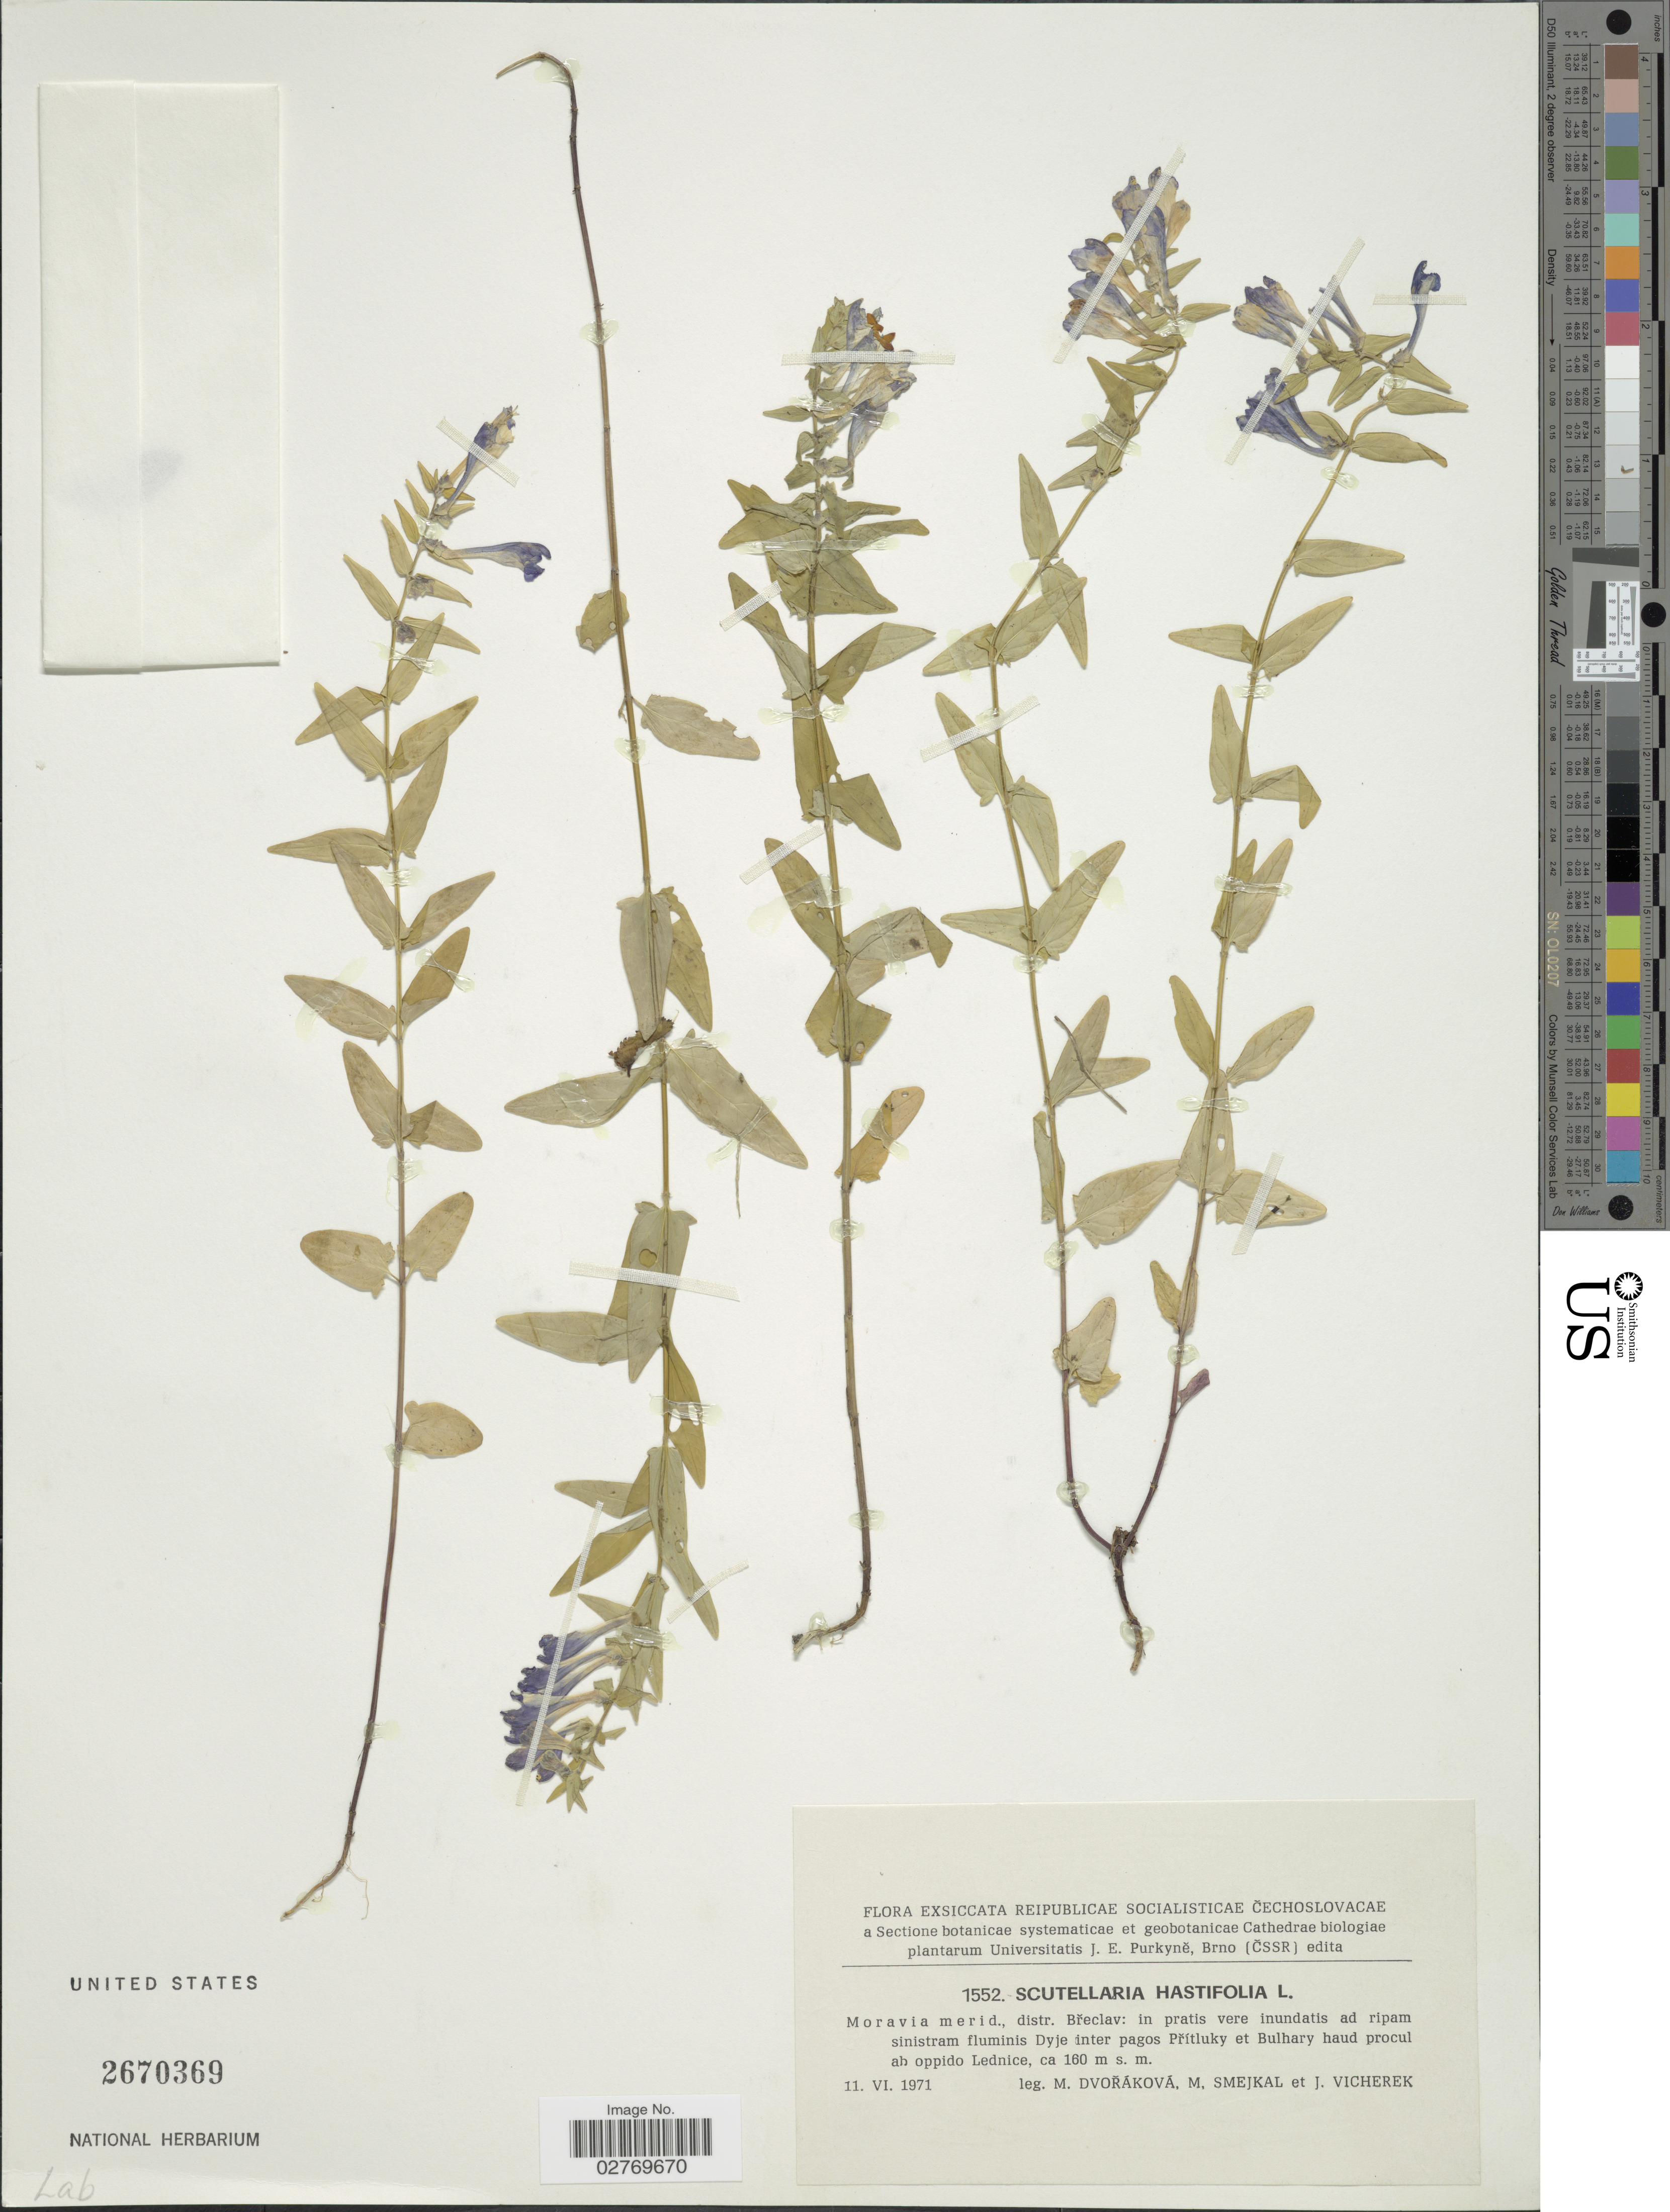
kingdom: Plantae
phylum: Tracheophyta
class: Magnoliopsida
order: Lamiales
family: Lamiaceae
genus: Scutellaria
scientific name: Scutellaria hastifolia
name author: L.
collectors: M. Dvorakova, Smejkal, M. & Vicherek, J.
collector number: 1552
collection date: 1971-06-11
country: Czechia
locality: Reipublicae Socialisticae Cechoslovacae. Moravia merid., distr. Breclav: in pratis vere inundatis ad ripam sinistram fluminis Dyje inter pagos Pritluky et Bulhary haud procul ab oppido Lednice.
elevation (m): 160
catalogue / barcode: US 2670369